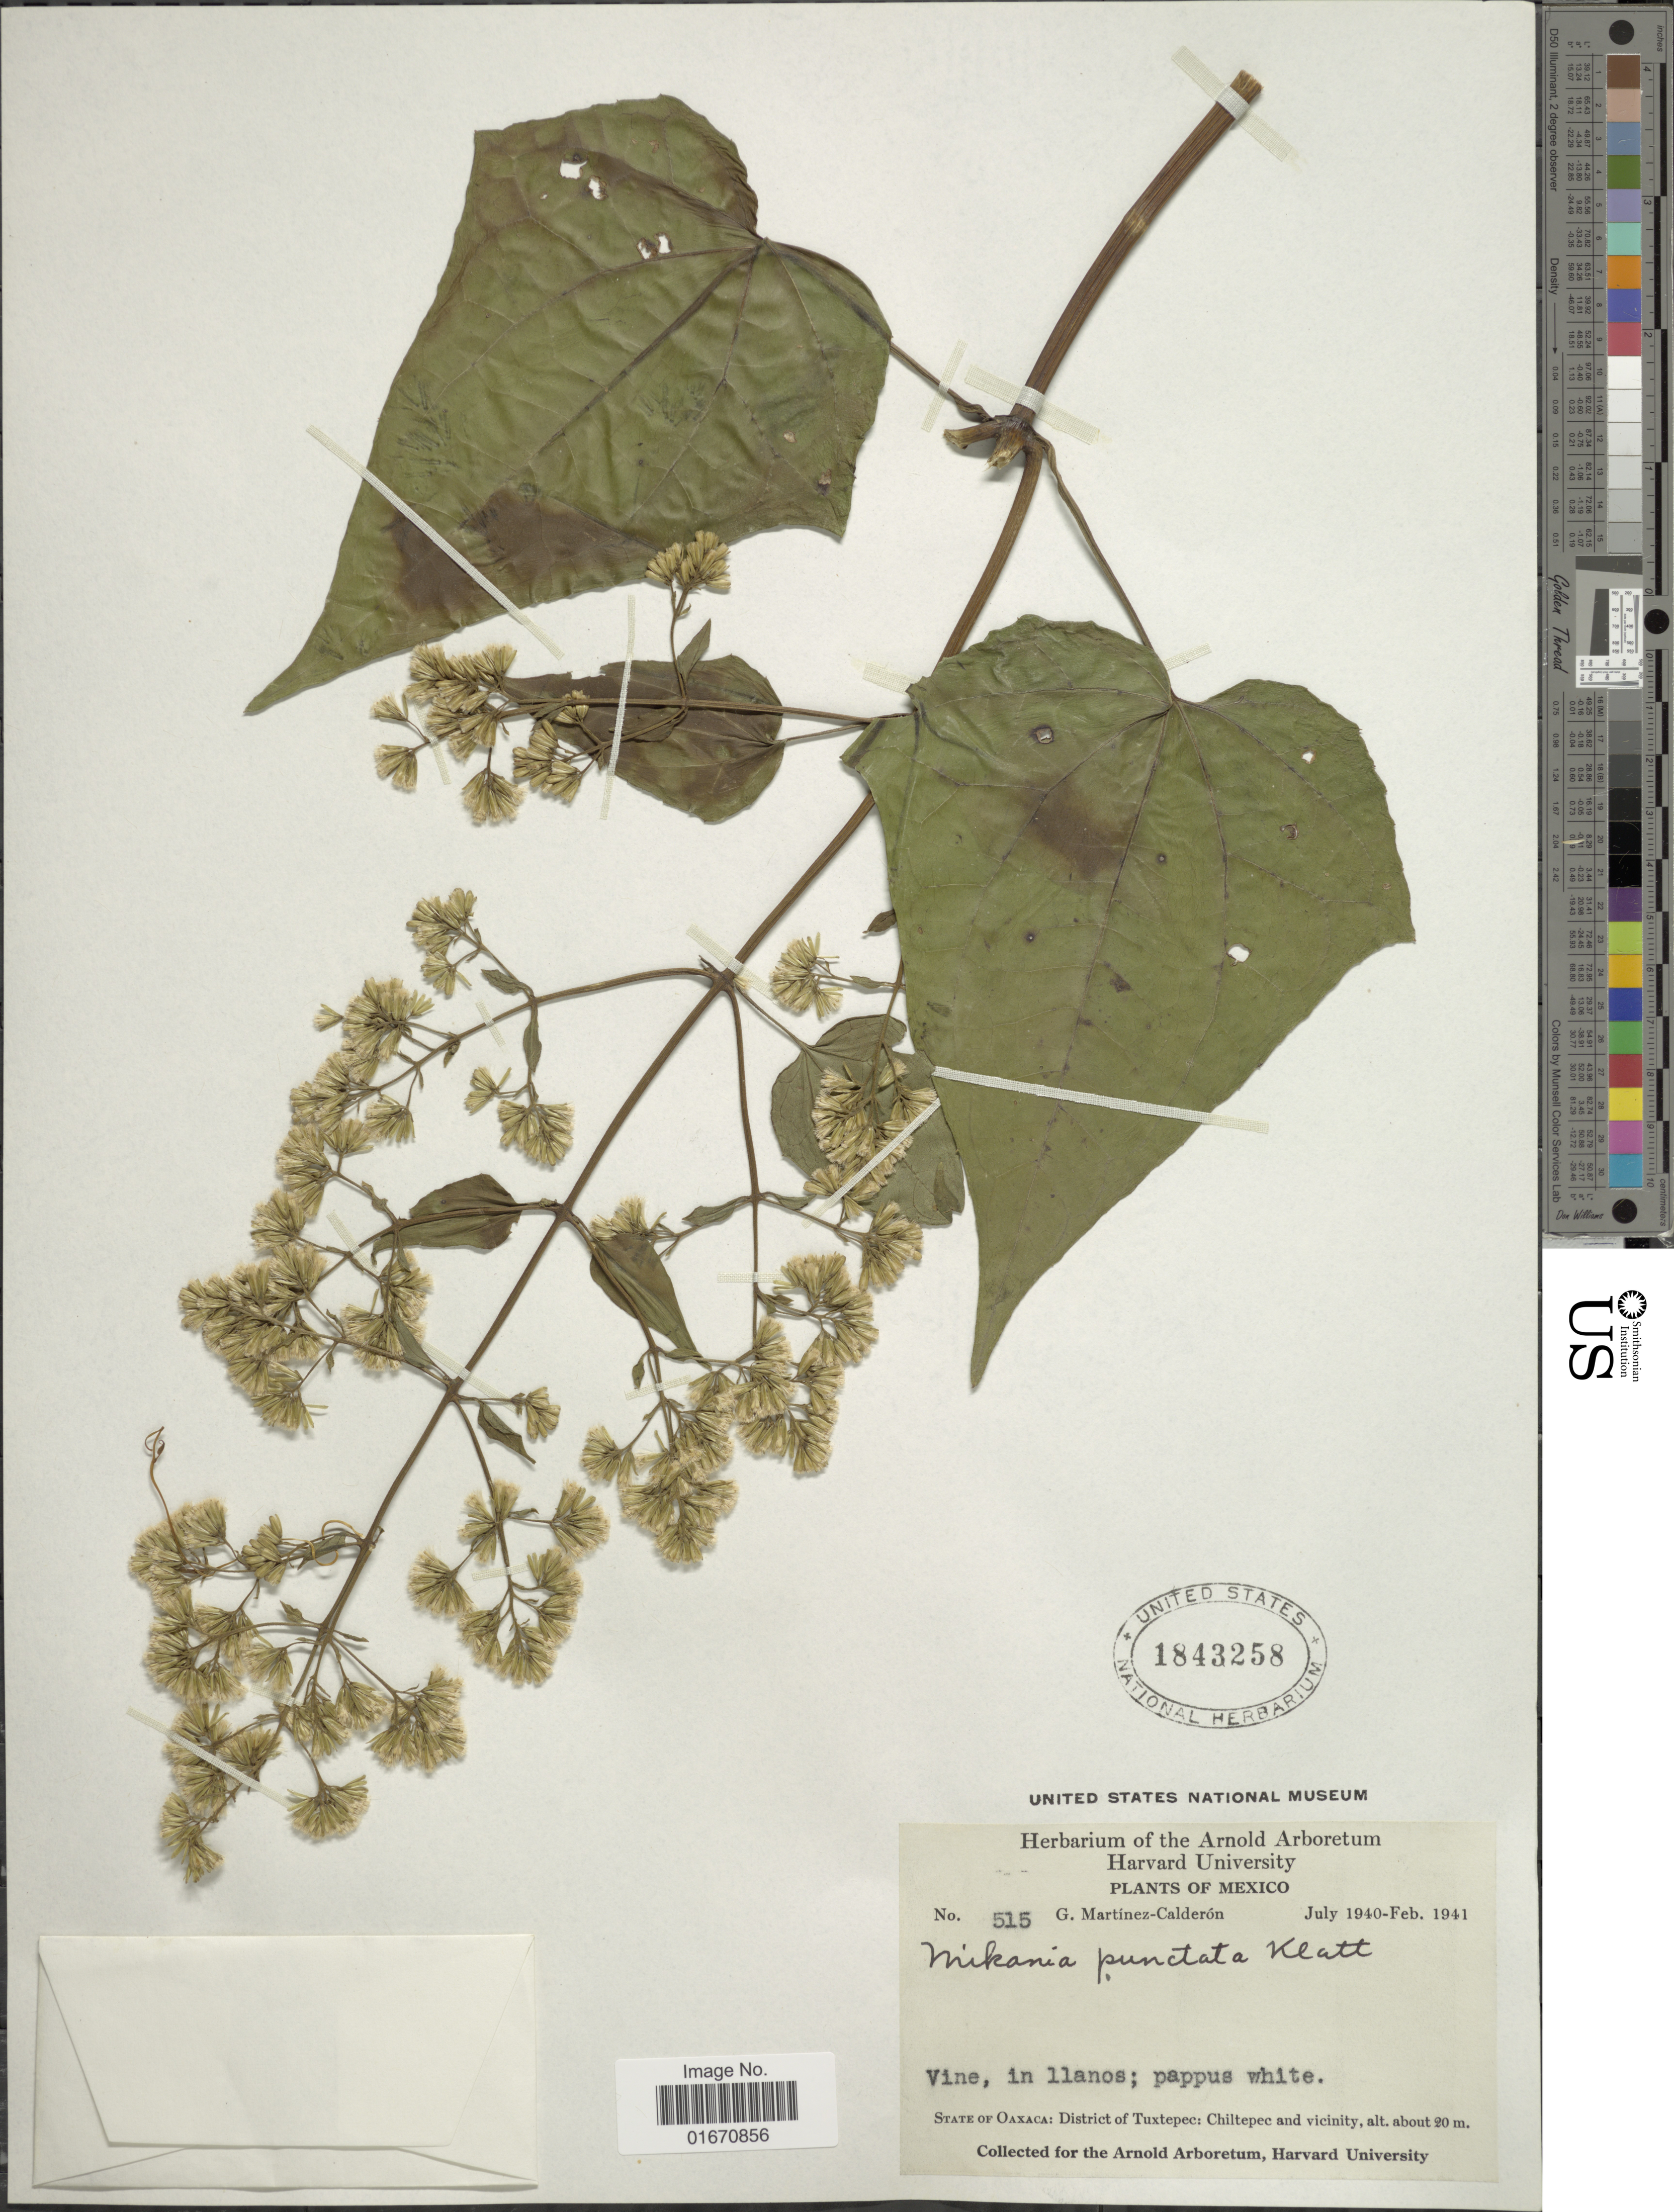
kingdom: Plantae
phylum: Tracheophyta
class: Magnoliopsida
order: Asterales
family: Asteraceae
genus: Mikania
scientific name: Mikania vitifolia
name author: DC.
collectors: G. Martínez Calderón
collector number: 515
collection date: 1940-07/1941-02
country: Mexico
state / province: Oaxaca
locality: District of Tuxtepec, Chiltepec and vicinity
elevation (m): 20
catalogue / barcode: US 1843258